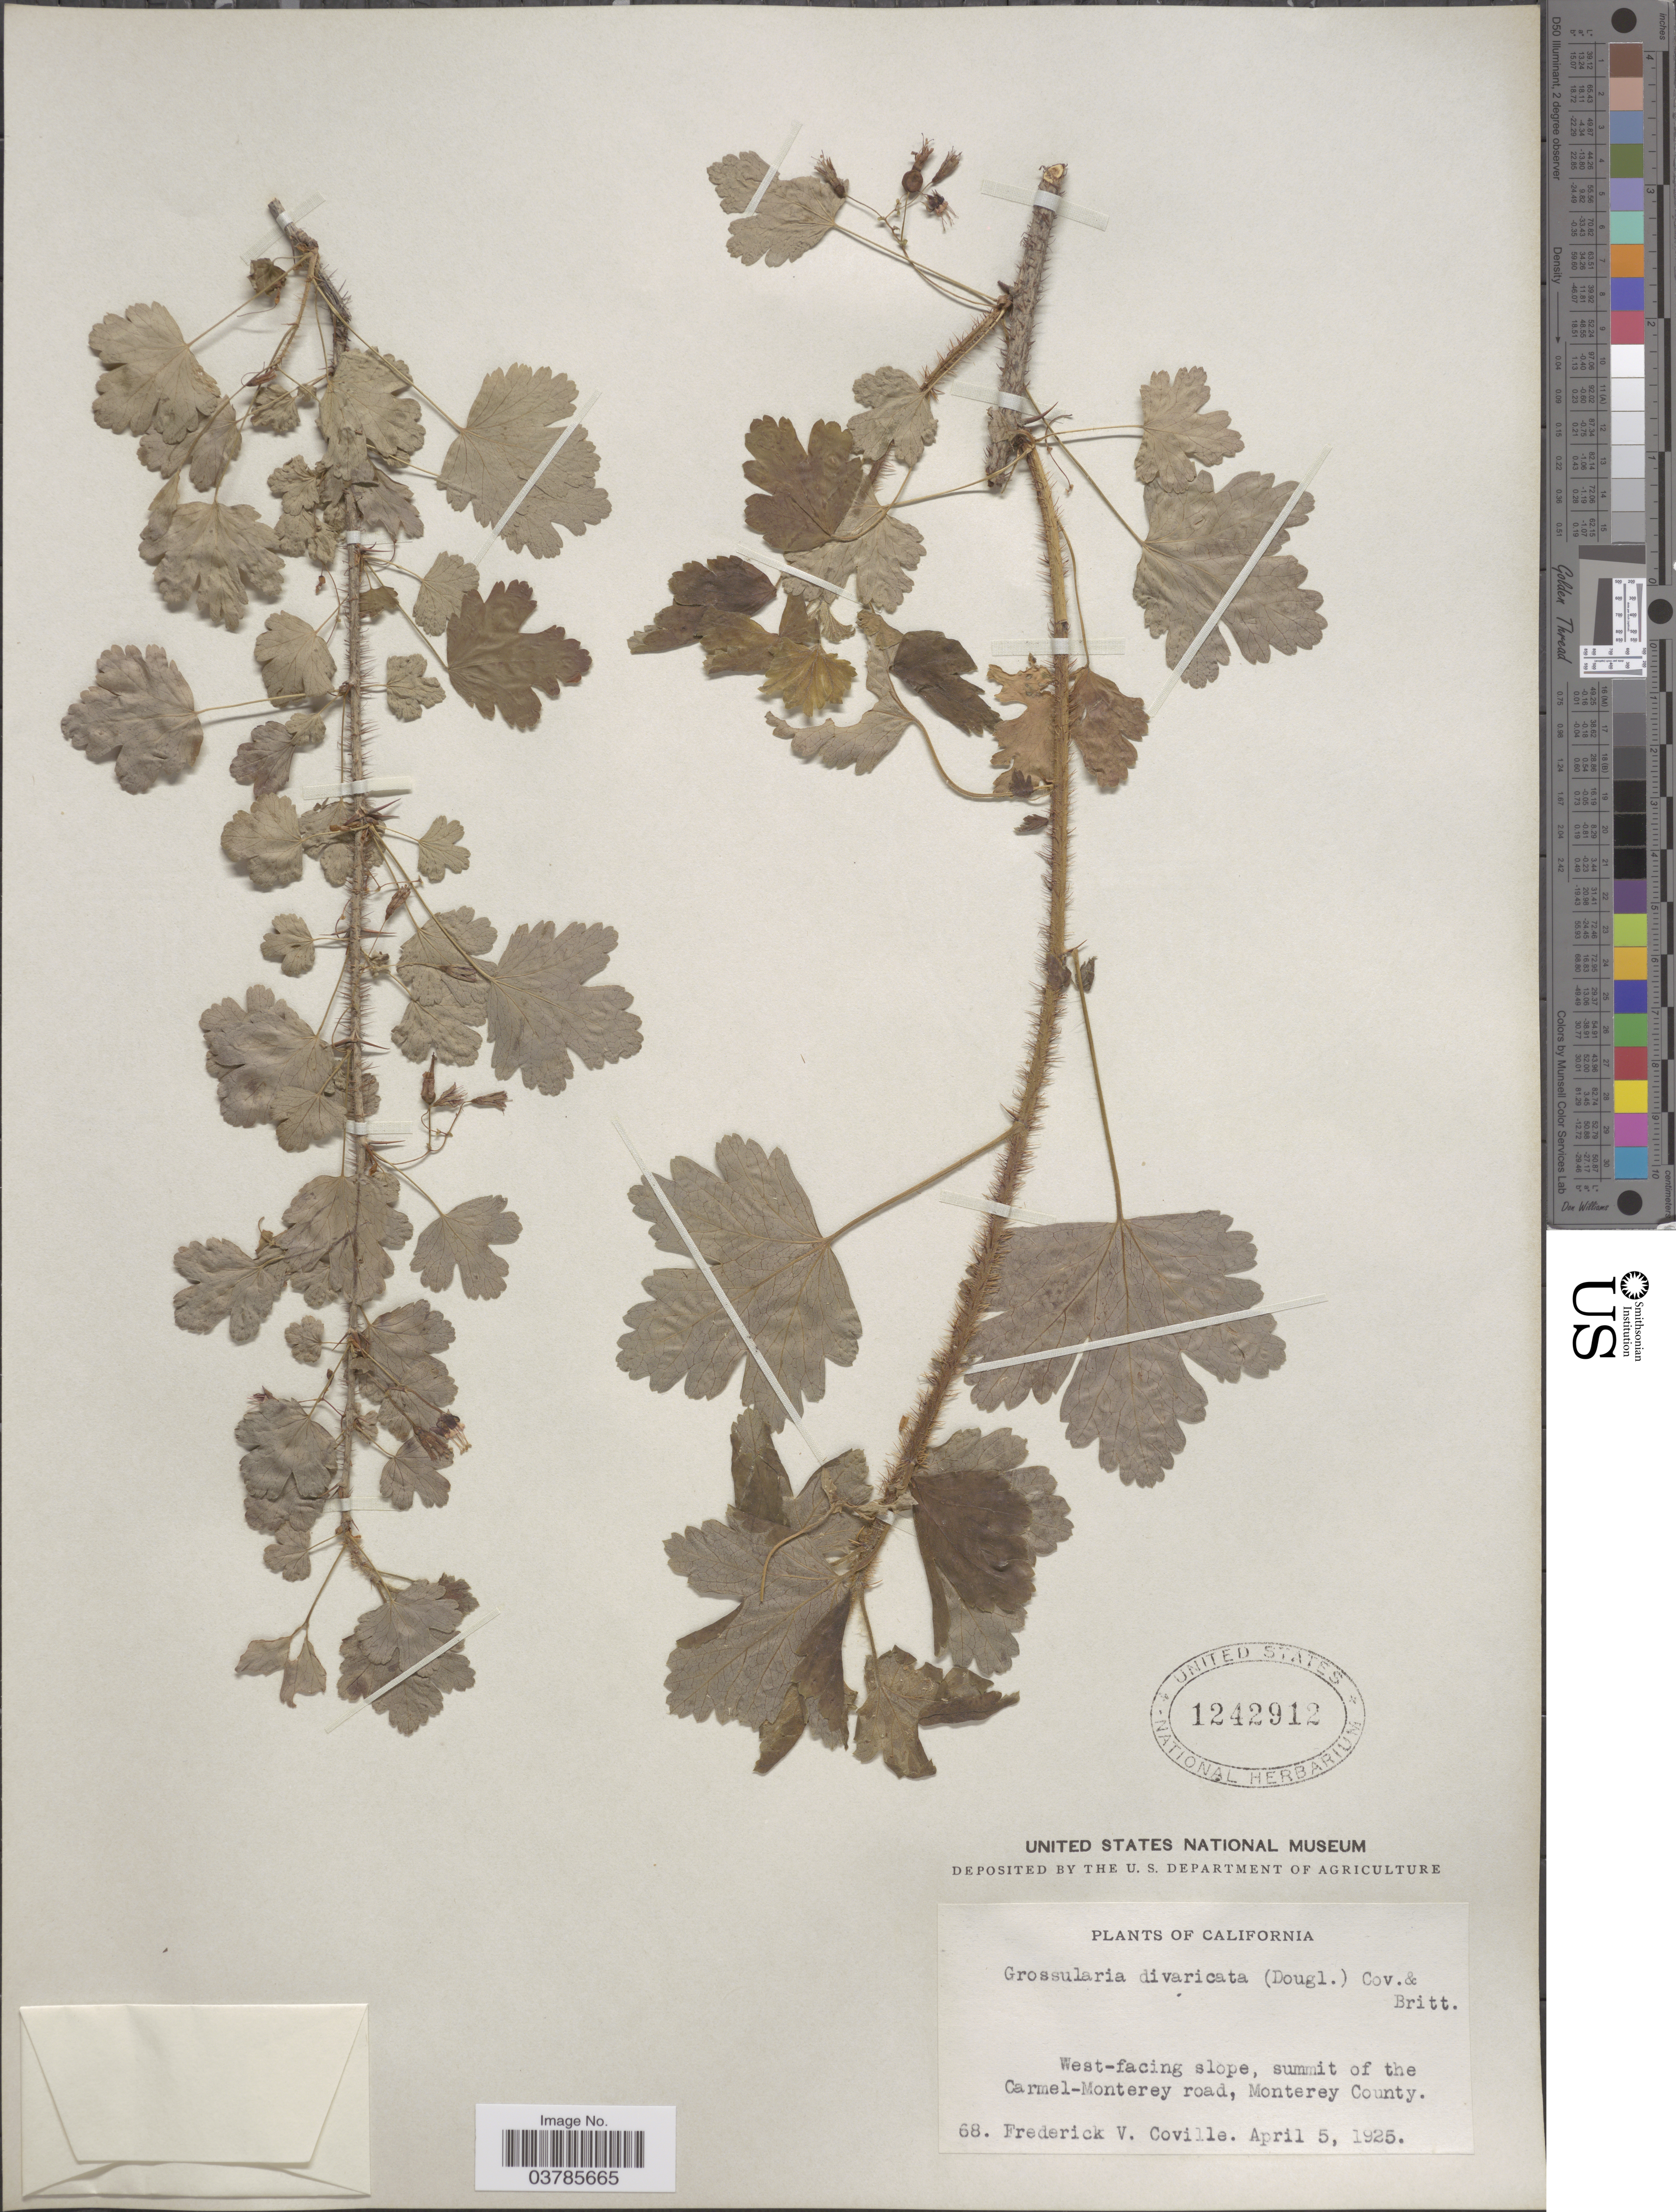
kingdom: Plantae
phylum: Tracheophyta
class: Magnoliopsida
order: Saxifragales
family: Grossulariaceae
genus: Ribes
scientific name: Ribes divaricatum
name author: Douglas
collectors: F. V. Coville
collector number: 68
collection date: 1925-04-05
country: United States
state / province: California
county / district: Monterey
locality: West-facing slope, summit of the Carmel-Monterey road, Monterey County.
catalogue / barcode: US 1242912